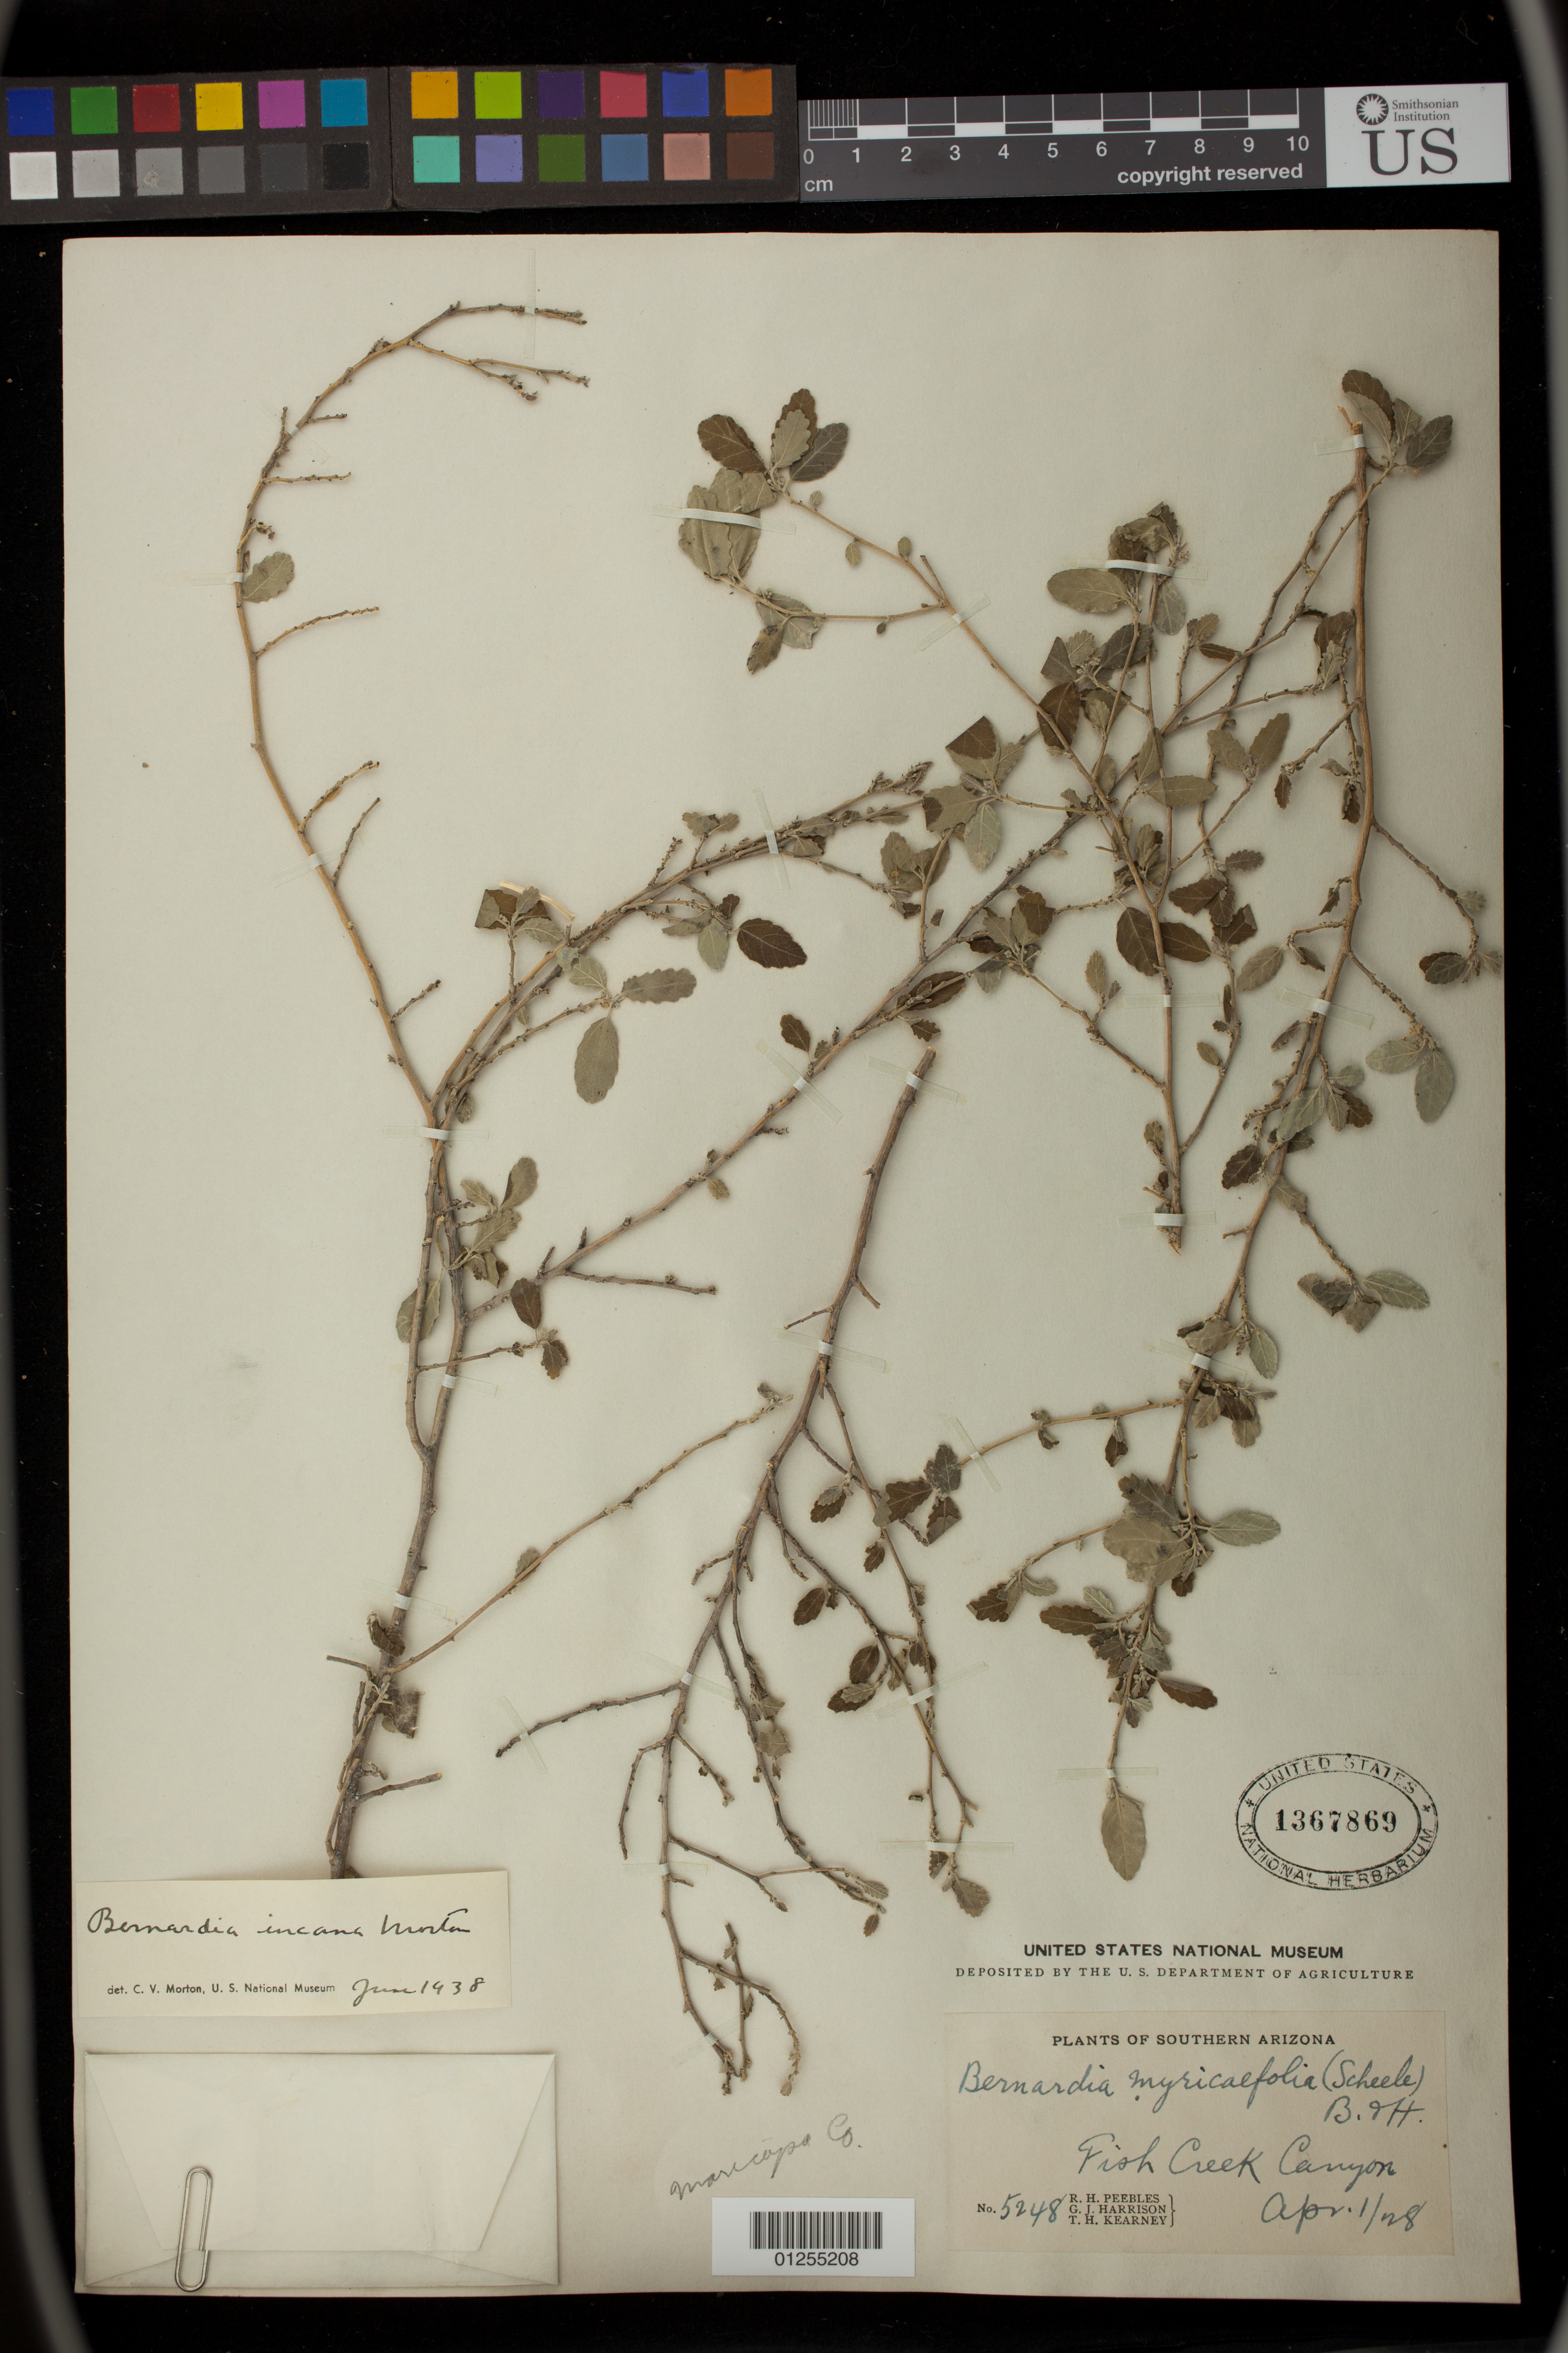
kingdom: Plantae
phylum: Tracheophyta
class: Magnoliopsida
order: Malpighiales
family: Euphorbiaceae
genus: Bernardia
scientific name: Bernardia incana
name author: C.V. Morton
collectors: R. H. Peebles, G. J. Harrison & T. H. Kearney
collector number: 5248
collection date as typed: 01 Apr 1928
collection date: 1928-04-01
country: United States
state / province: Arizona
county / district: Maricopa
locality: Fish Creek Canyon.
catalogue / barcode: US 1367869